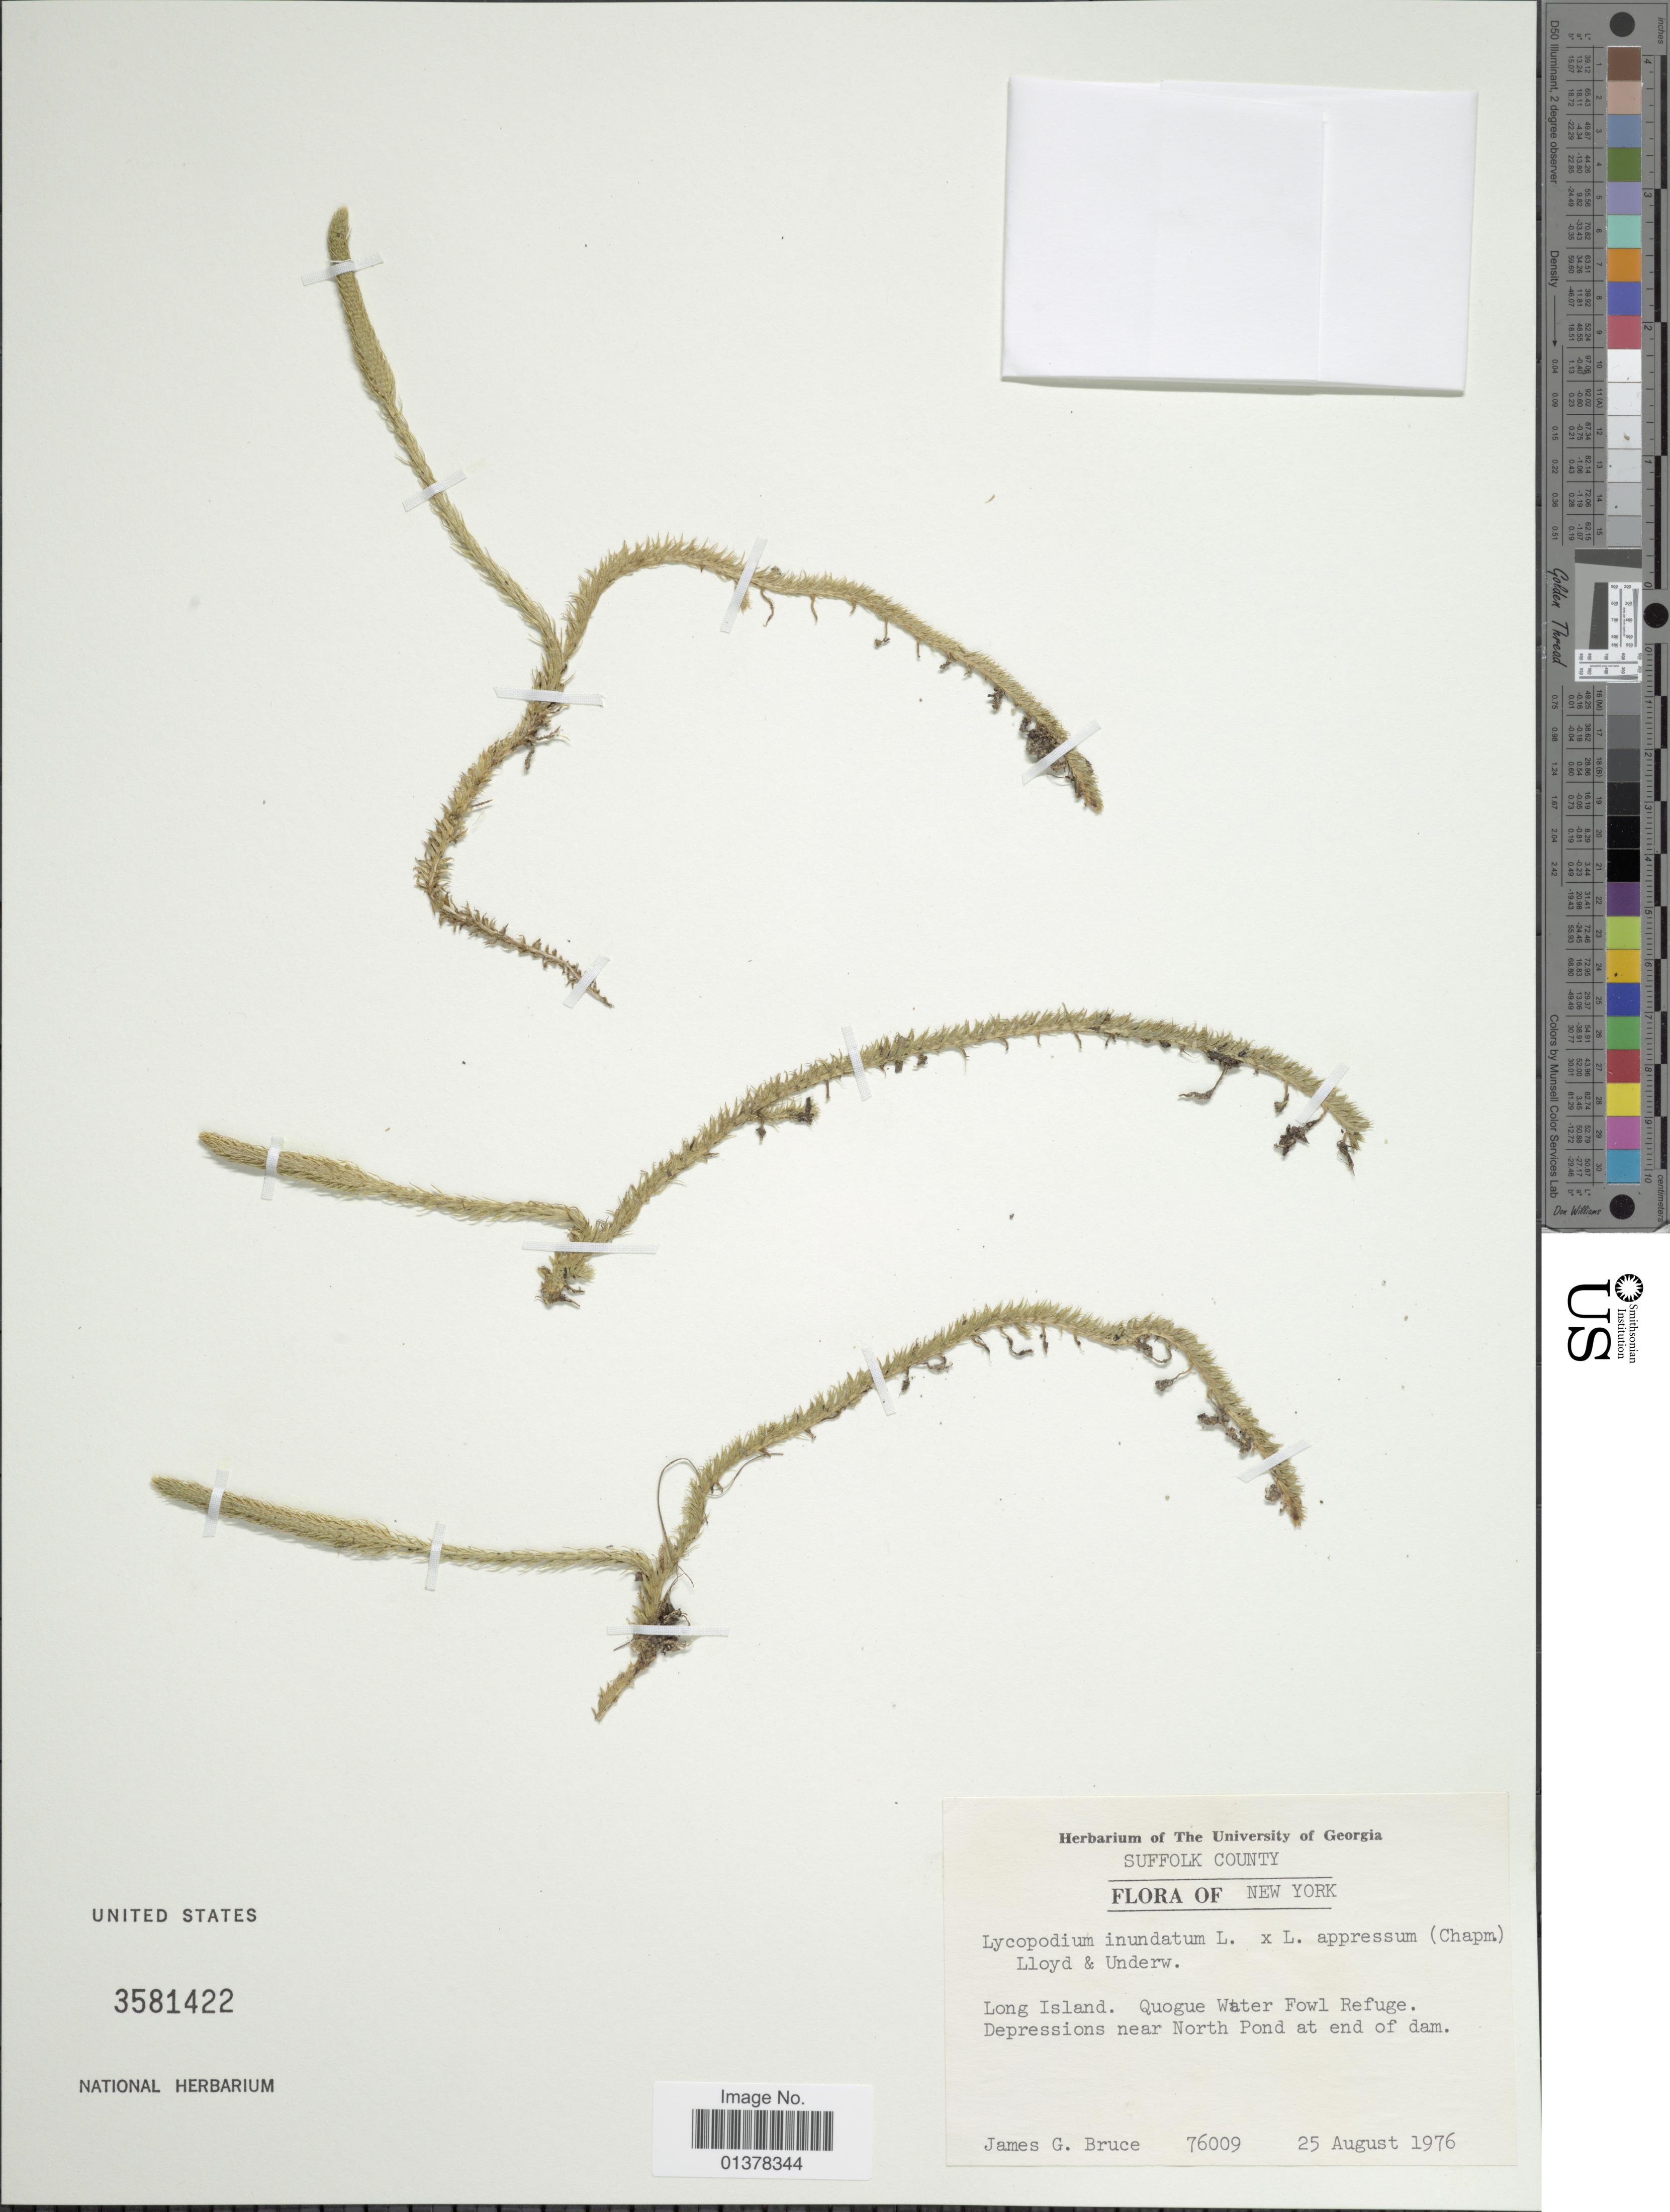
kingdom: Plantae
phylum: Tracheophyta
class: Lycopodiopsida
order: Lycopodiales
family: Lycopodiaceae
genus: Lycopodiella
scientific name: Lycopodiella inundata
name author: (L.) Holub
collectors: J. Bruce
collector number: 76009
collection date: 1976-08-25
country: United States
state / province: New York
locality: Suffolk County, Long Island, Long Island, Quogue Water Fowl Refuge, depressions near North Pond at end of Dam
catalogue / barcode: US 3581422